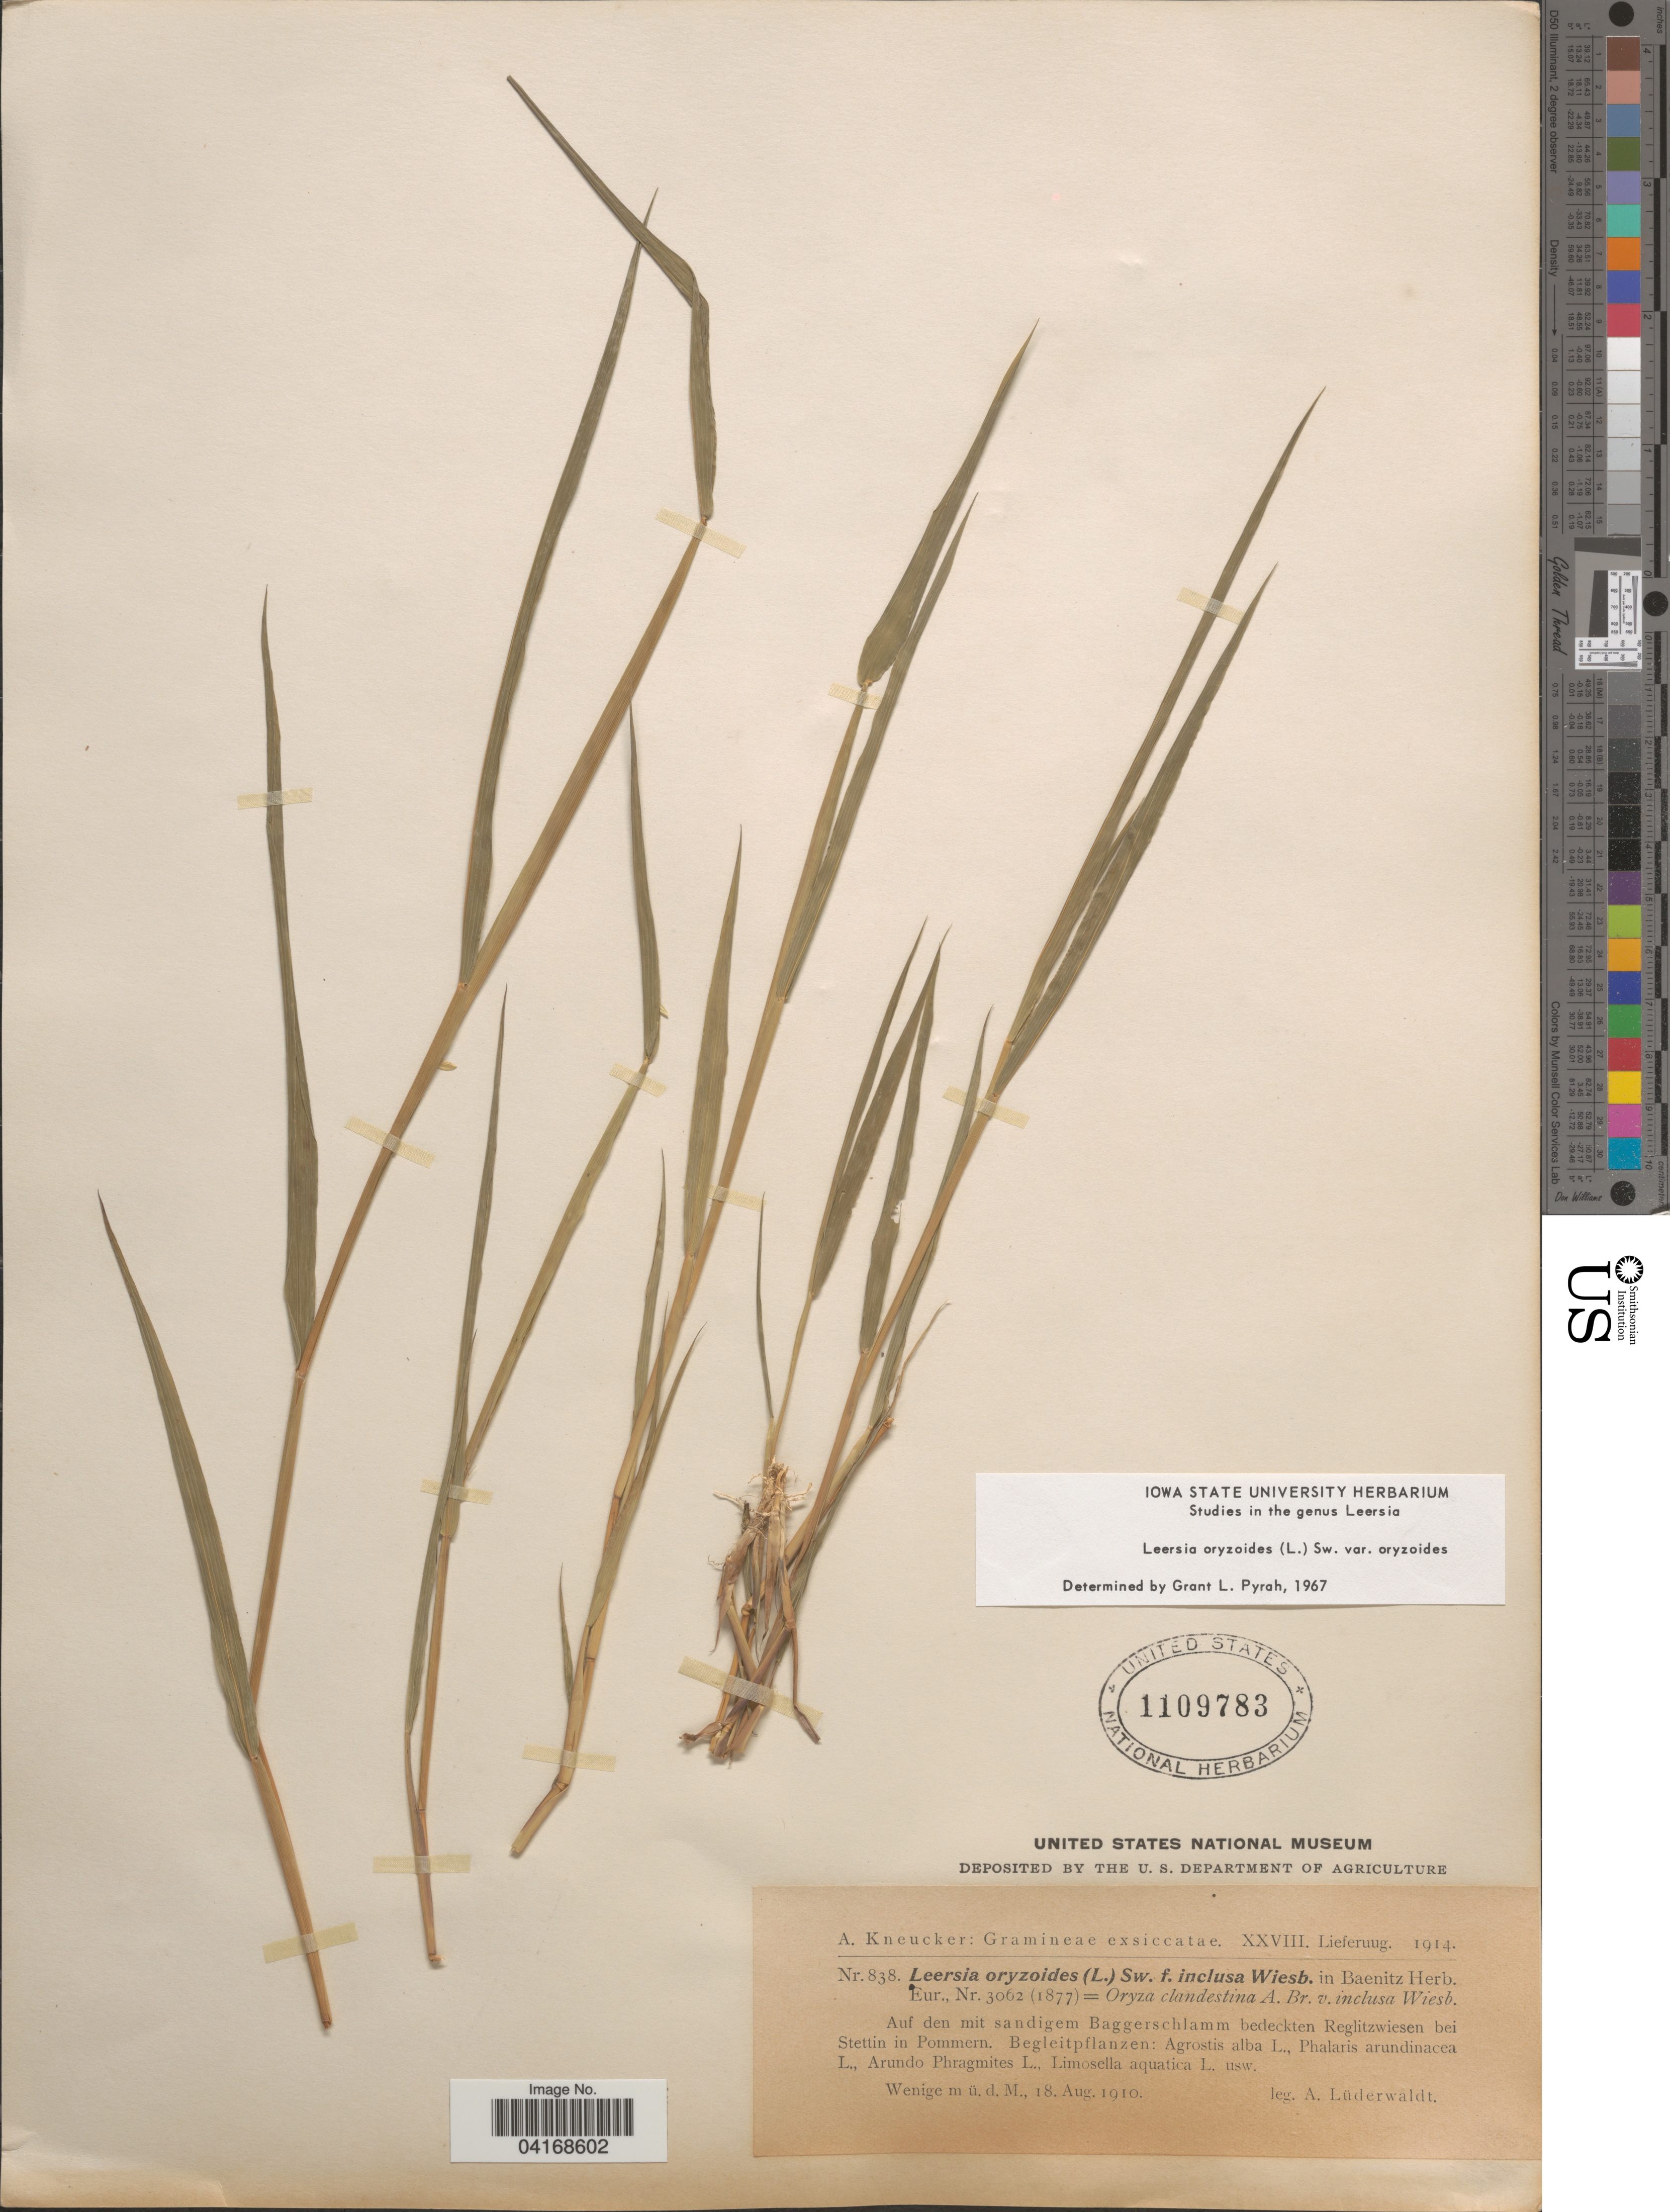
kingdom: Plantae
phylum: Tracheophyta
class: Liliopsida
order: Poales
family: Poaceae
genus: Leersia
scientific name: Leersia oryzoides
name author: (L.) Sw.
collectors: A. Lüderwaldt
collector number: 838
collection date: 1910-08-18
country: Germany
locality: Auf den mit sandigem Baggerschlamm bedeckten Regiltzwiesen bei Stettin in Pommern. Begleitpflanzen.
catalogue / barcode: US 1109783